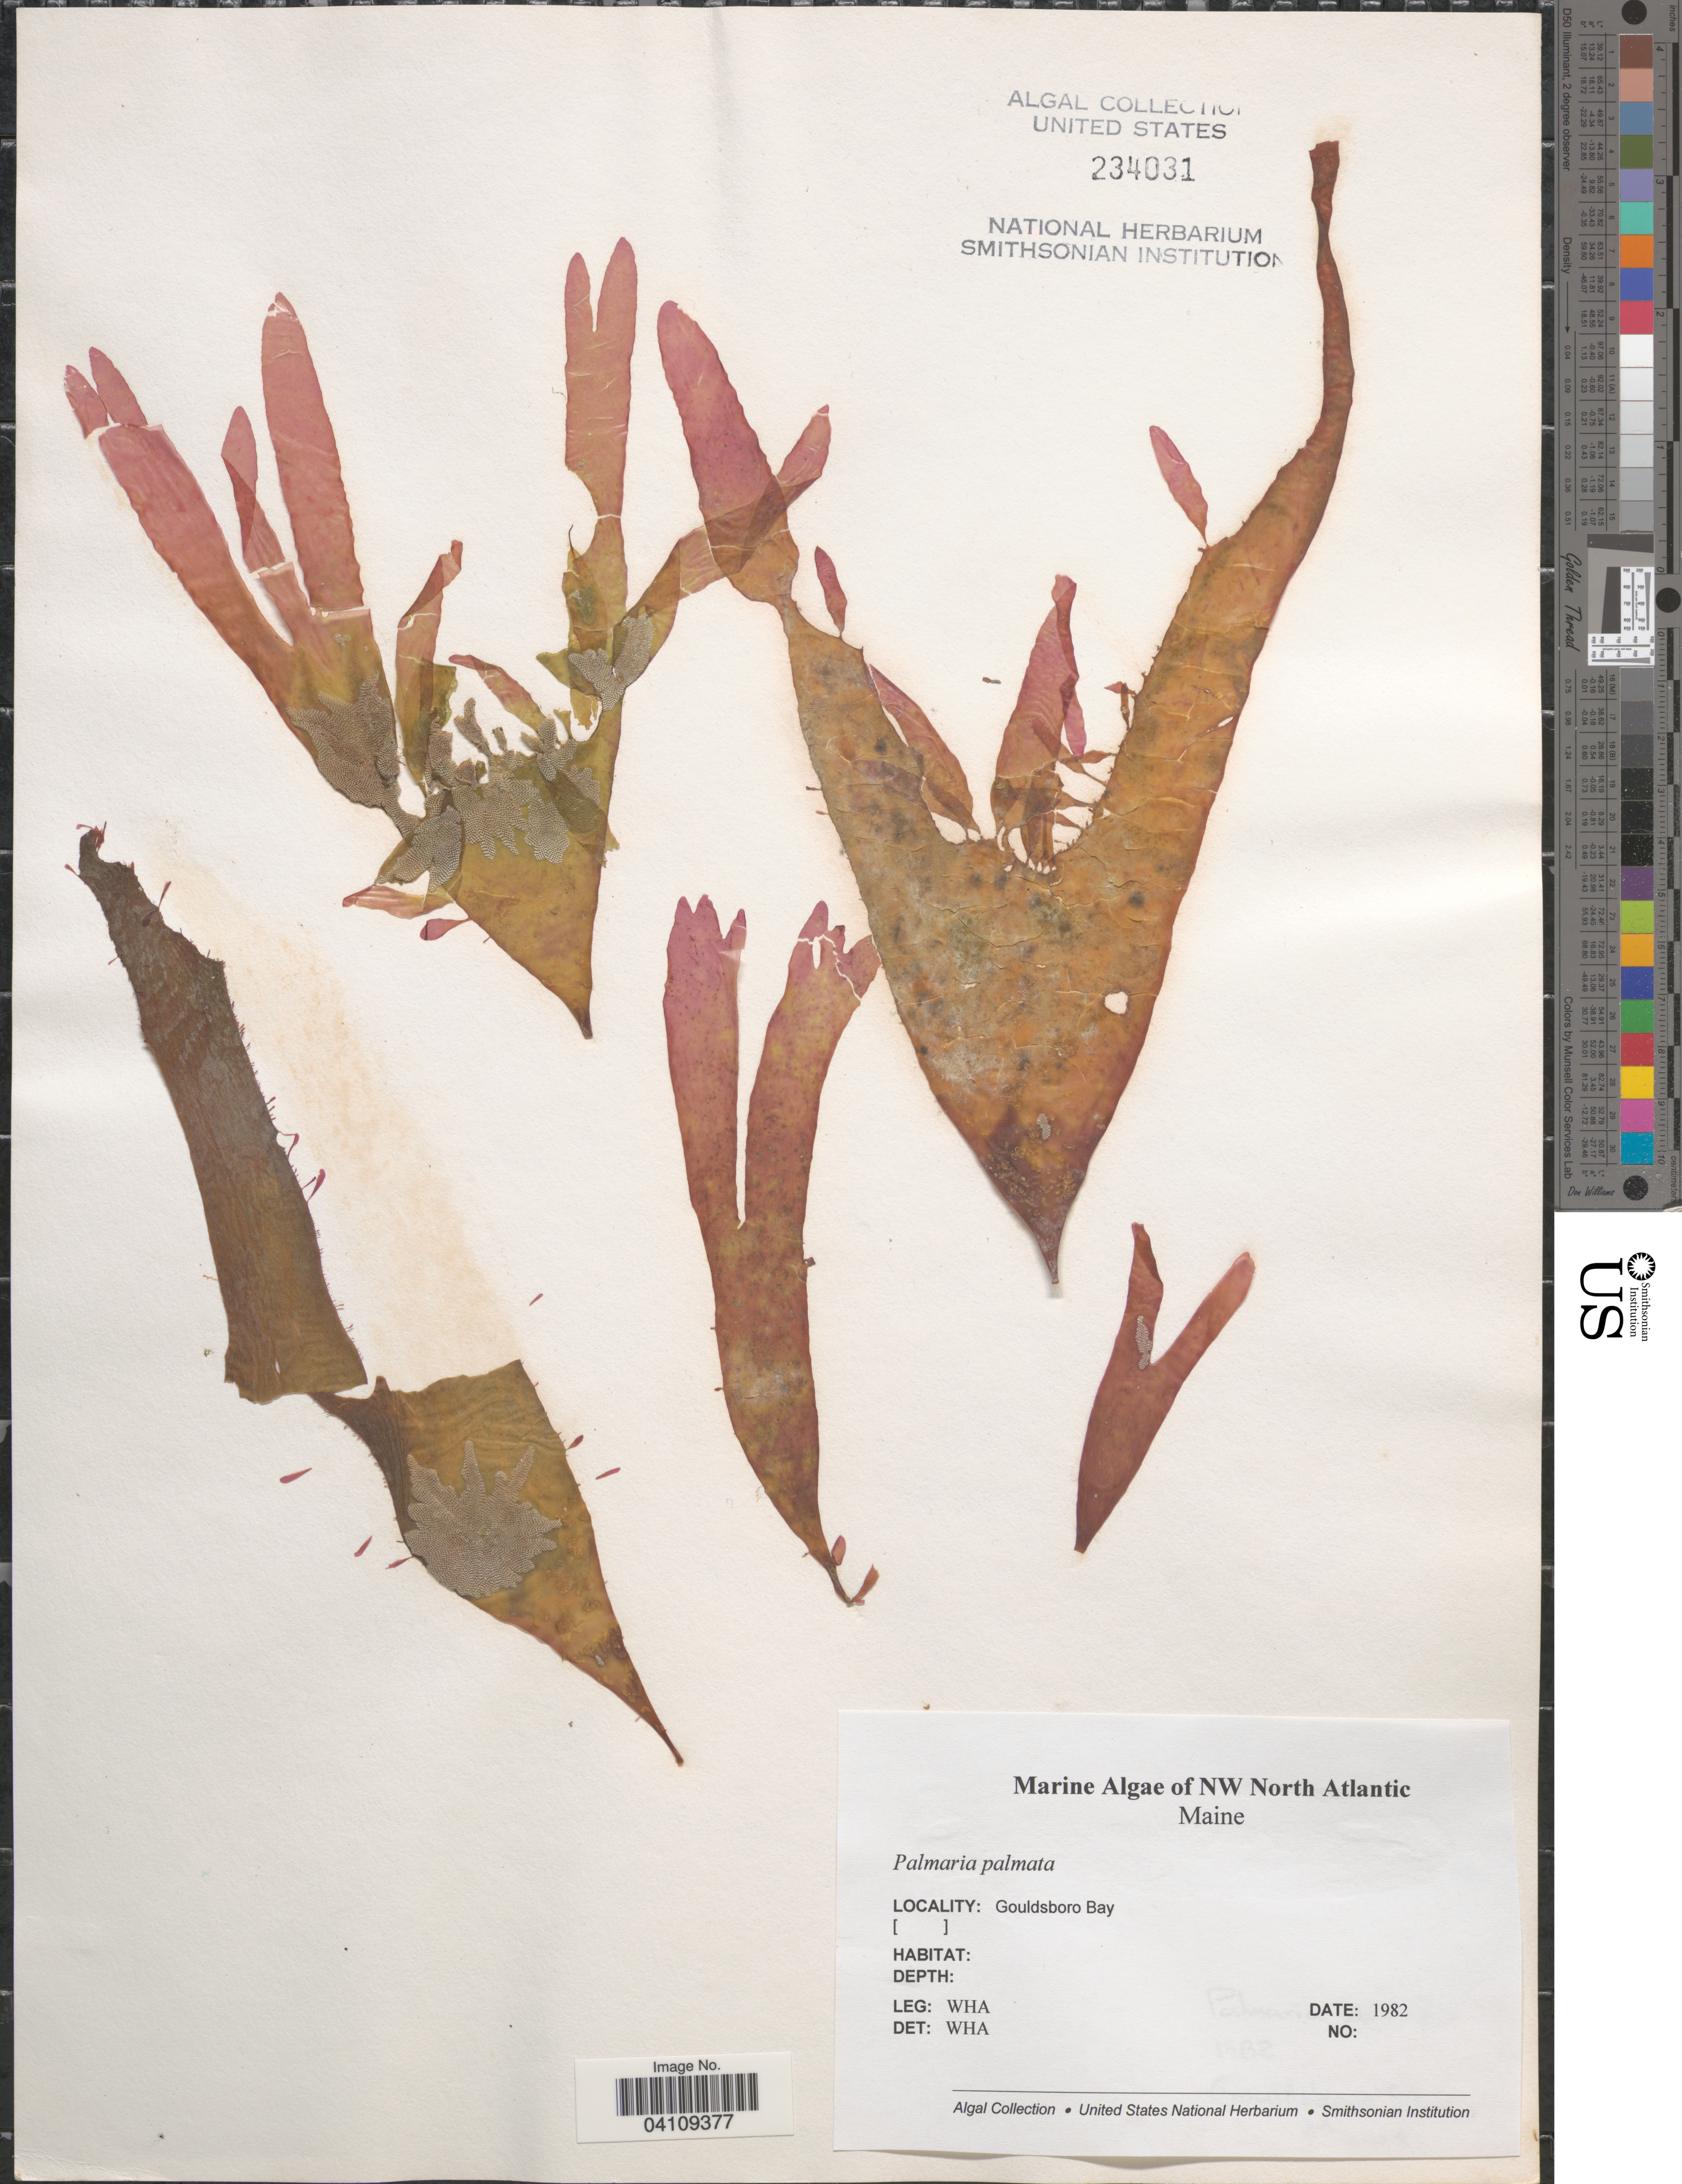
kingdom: Plantae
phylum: Rhodophyta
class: Florideophyceae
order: Palmariales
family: Palmariaceae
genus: Palmaria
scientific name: Palmaria palmata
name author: (L.) F. Weber & D. Mohr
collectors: W. H. Adey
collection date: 1982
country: United States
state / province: Maine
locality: NW North Atlantic. Gouldsboro Bay.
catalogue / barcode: US 234031